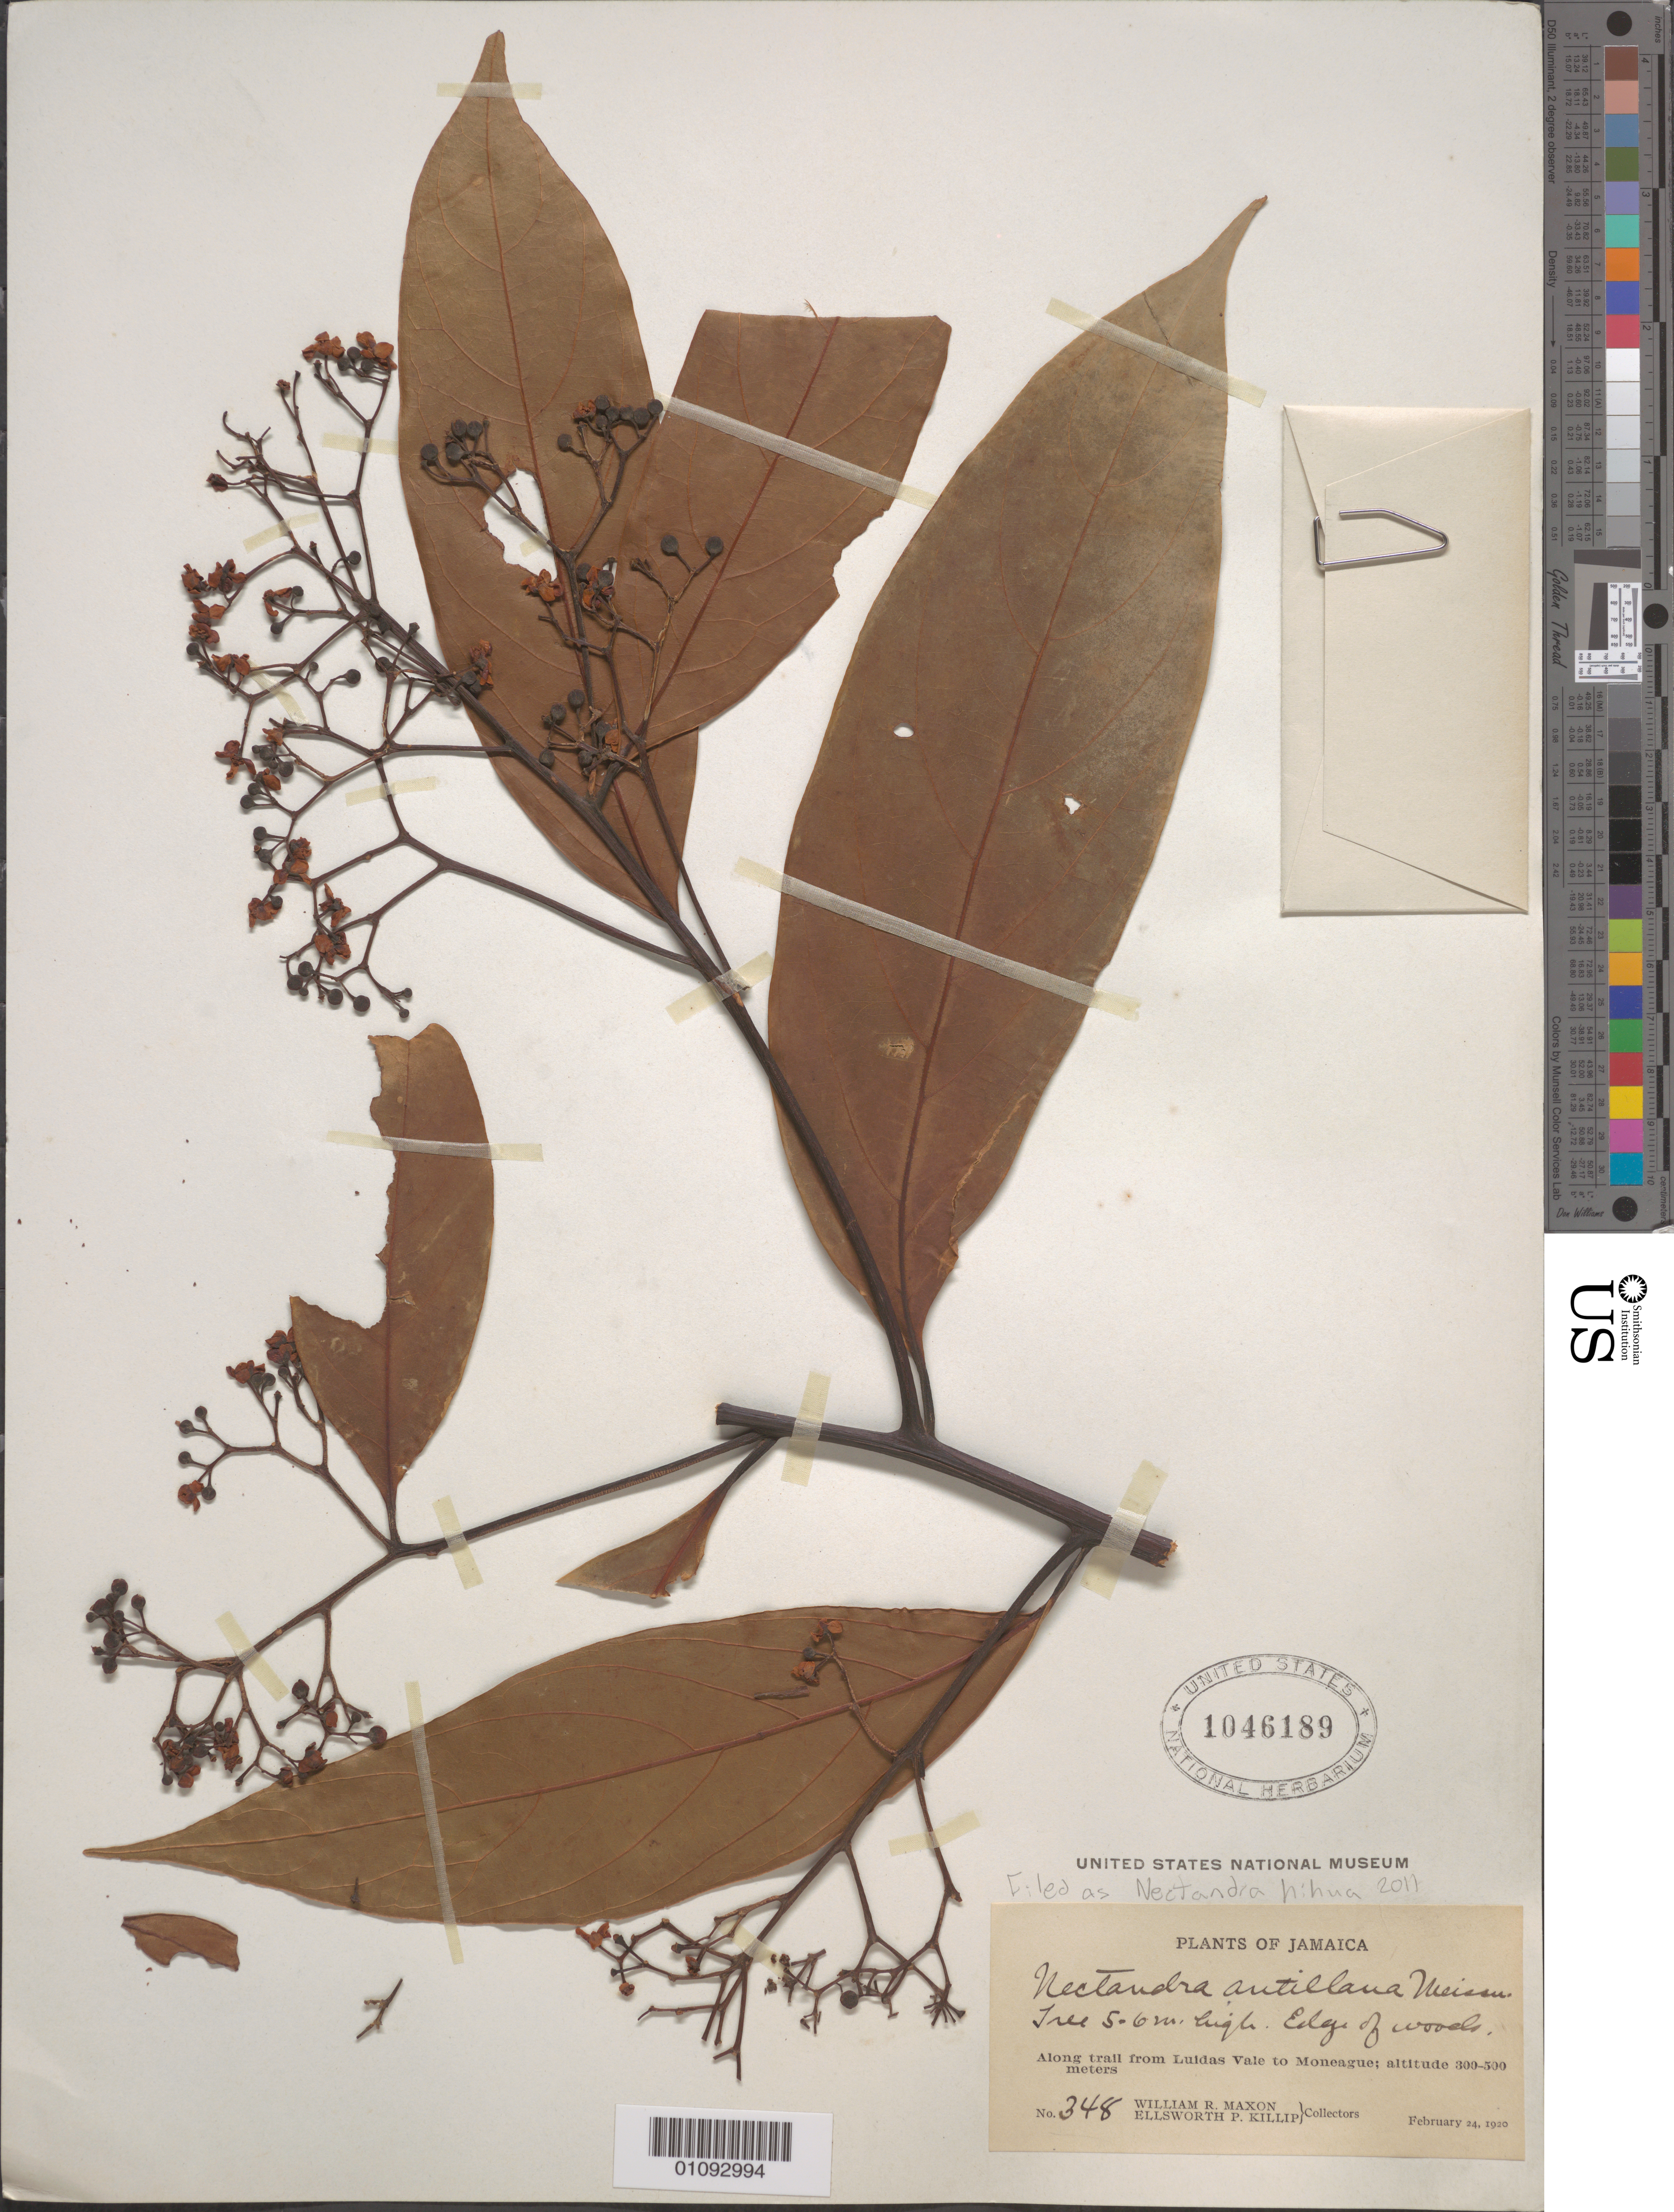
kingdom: Plantae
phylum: Tracheophyta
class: Magnoliopsida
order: Laurales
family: Lauraceae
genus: Nectandra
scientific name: Nectandra hihua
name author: (Ruiz & Pav.) Rohwer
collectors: W. R. Maxon & E. P. Killip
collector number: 348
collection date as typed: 24 Feb 1920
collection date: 1920-02-24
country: Jamaica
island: Jamaica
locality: Along Trail from Luidas Vale to Moneague.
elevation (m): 300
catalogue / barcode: US 1046189